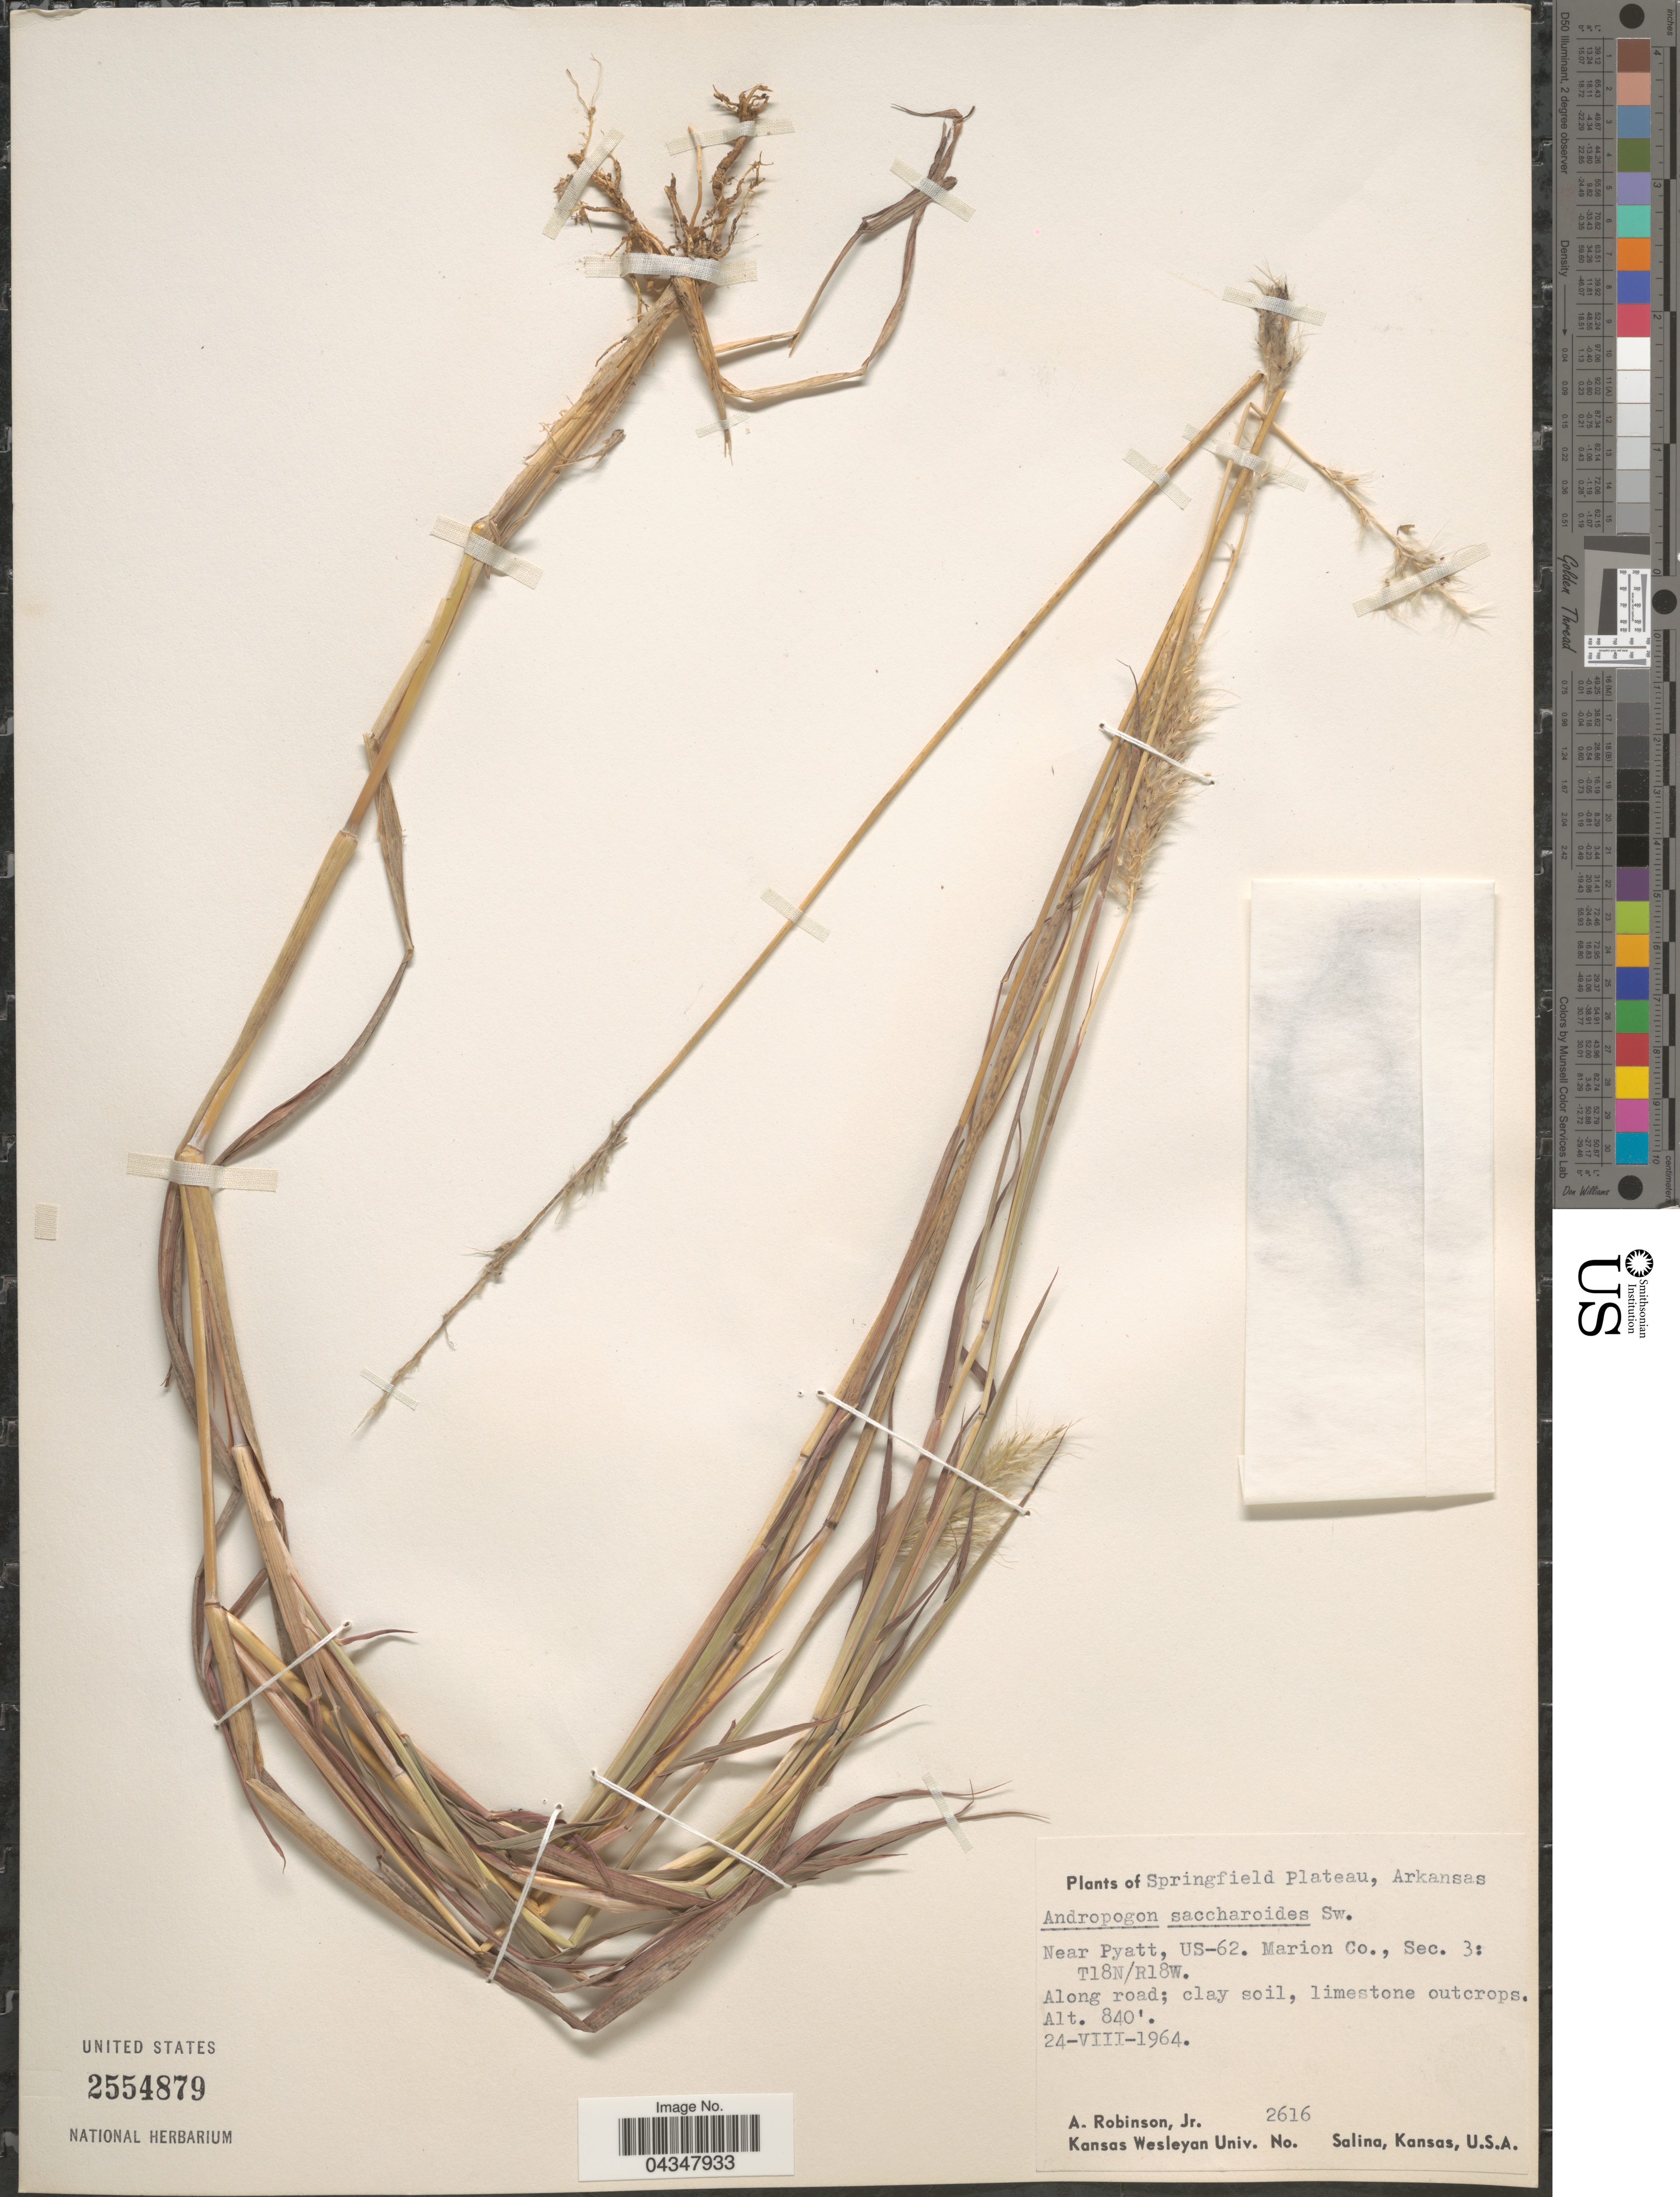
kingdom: Plantae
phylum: Tracheophyta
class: Liliopsida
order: Poales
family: Poaceae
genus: Bothriochloa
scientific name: Bothriochloa saccharoides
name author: (Sw.) Rydb.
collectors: A. Robinson Jr.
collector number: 2616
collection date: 1964-08-24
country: United States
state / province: Arkansas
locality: Springfield Plateau. Near Pyatt, US-62. Marion Co., Sec. 3: T18N/R18W.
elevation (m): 256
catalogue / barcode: US 2554879